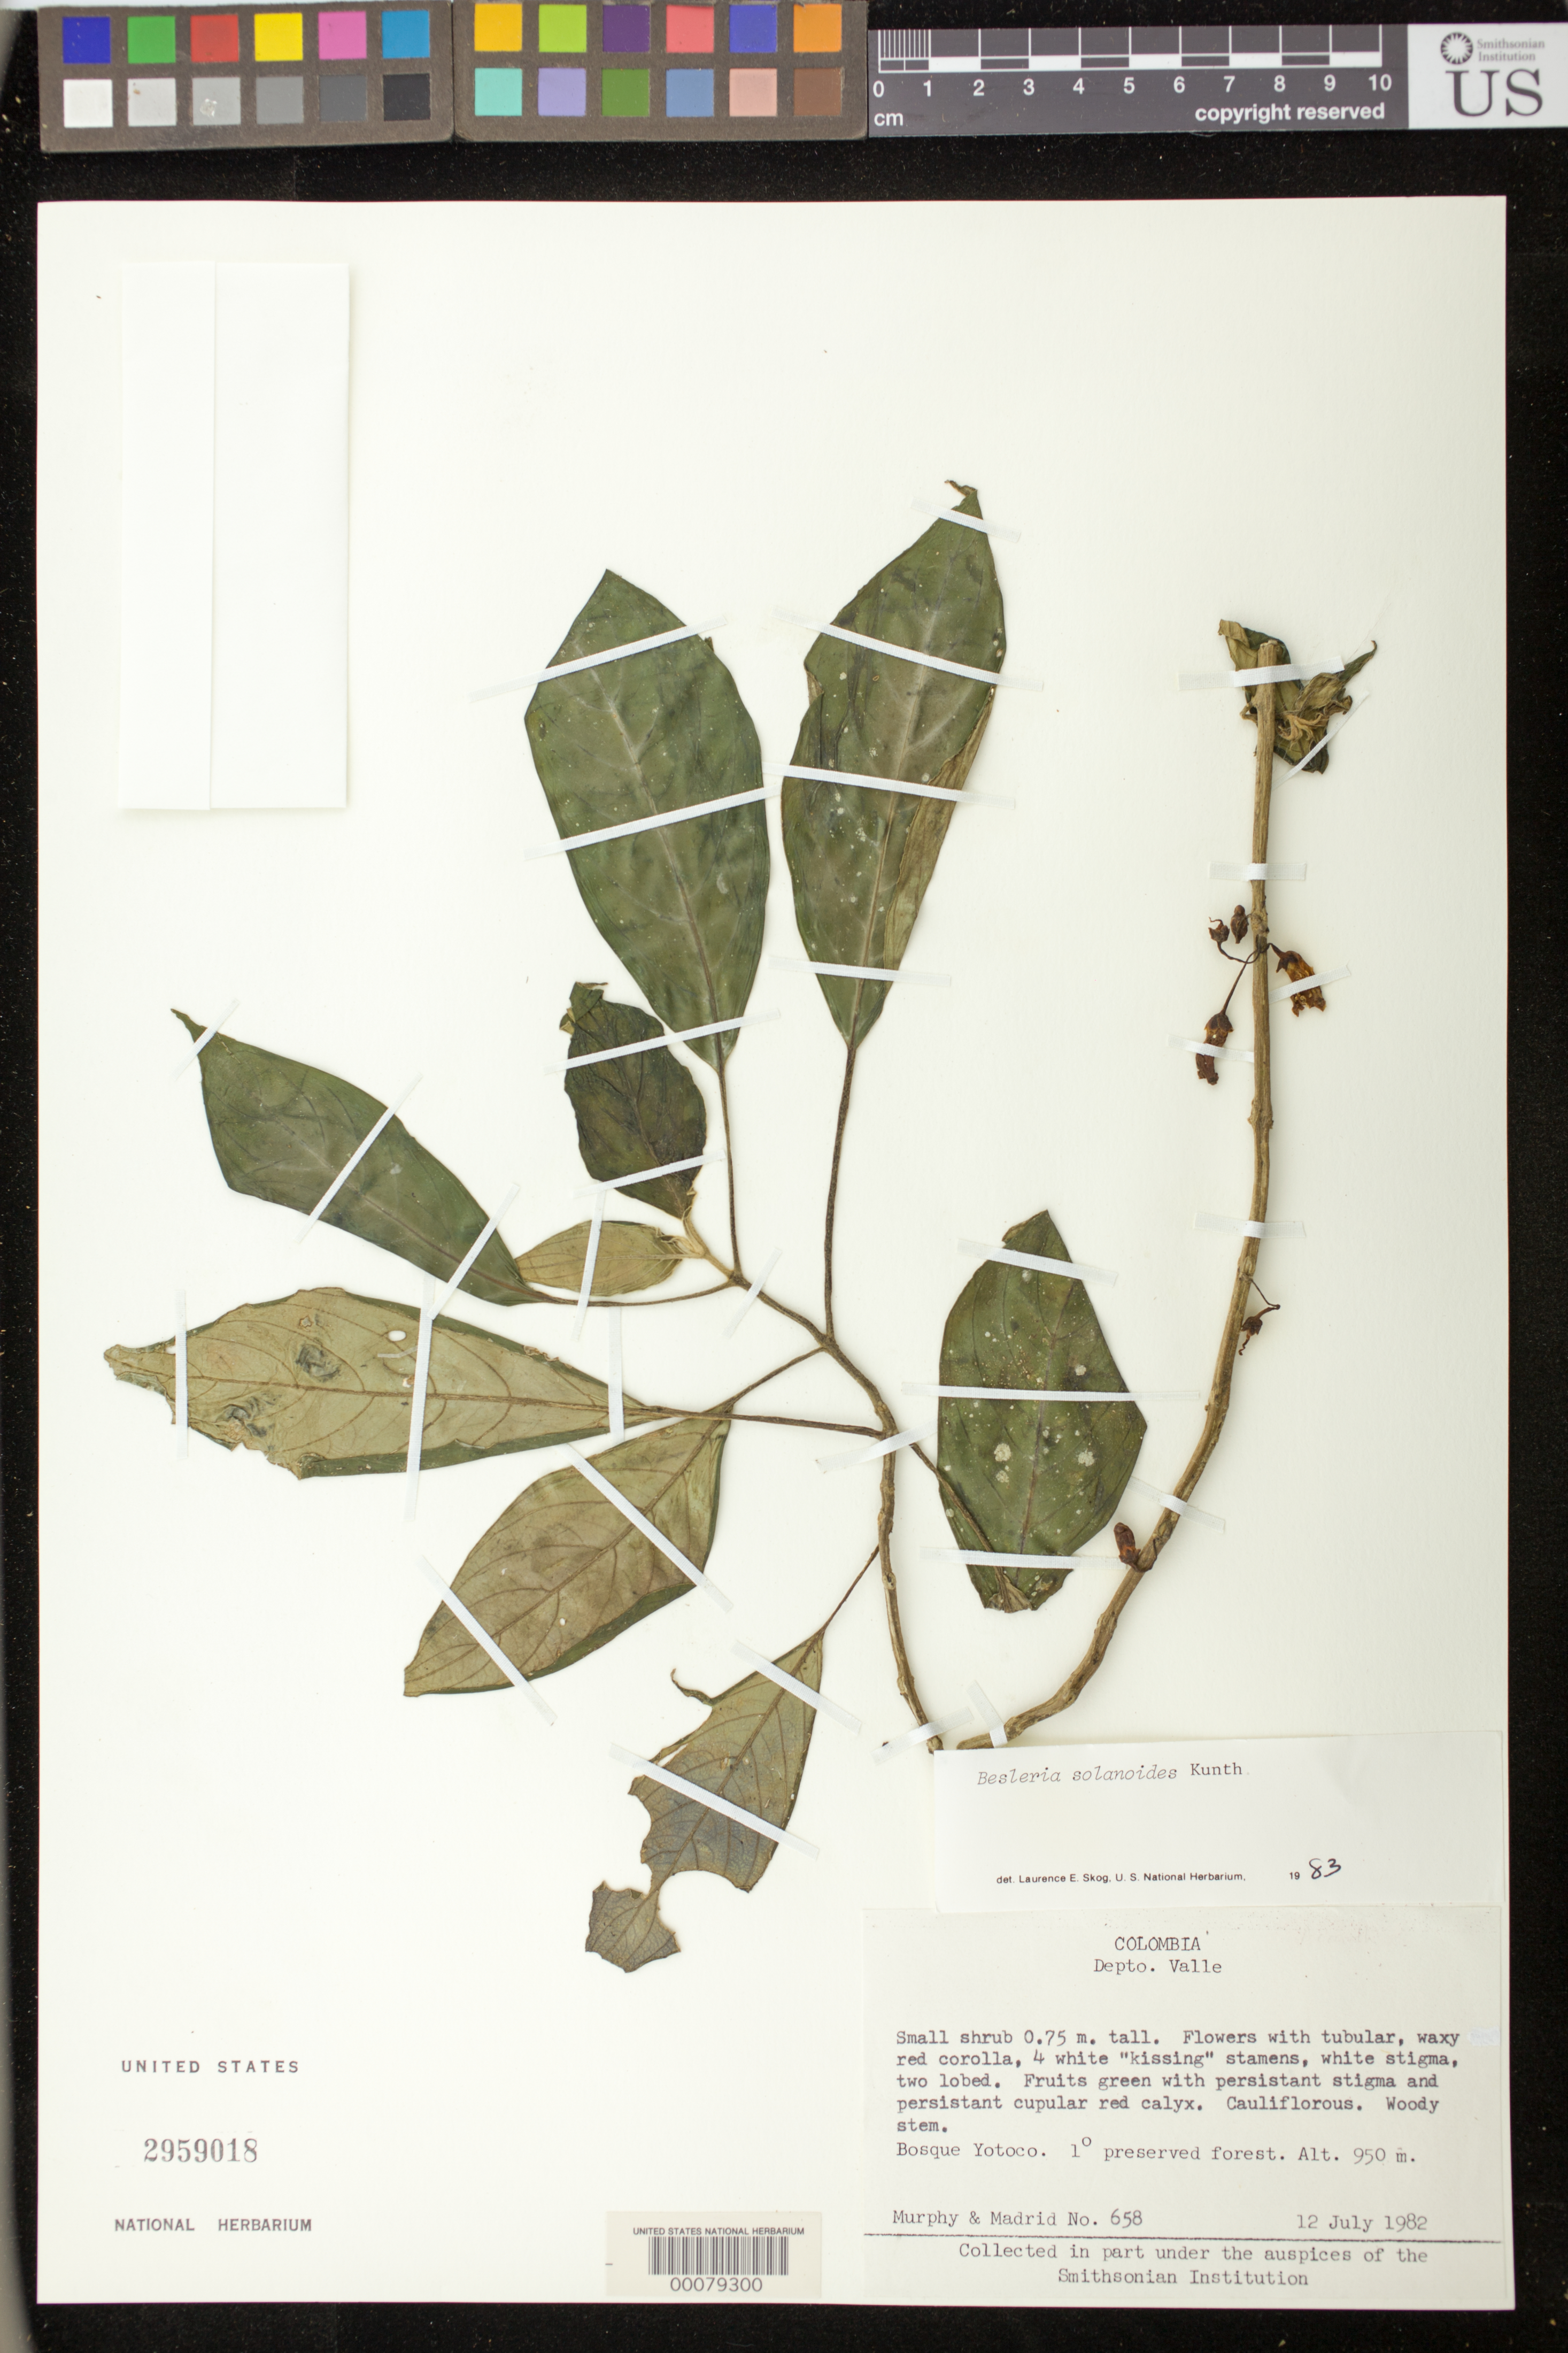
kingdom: Plantae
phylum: Tracheophyta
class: Magnoliopsida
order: Lamiales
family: Gesneriaceae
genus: Besleria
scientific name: Besleria solanoides var. solanoides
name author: Kunth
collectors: H. Murphy & -. Madrid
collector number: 658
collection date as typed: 12 Jul 1982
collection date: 1982-07-12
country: Colombia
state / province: Valle del Cauca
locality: Bosque Yotoco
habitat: primary preserved forest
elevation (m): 950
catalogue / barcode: US 2959018